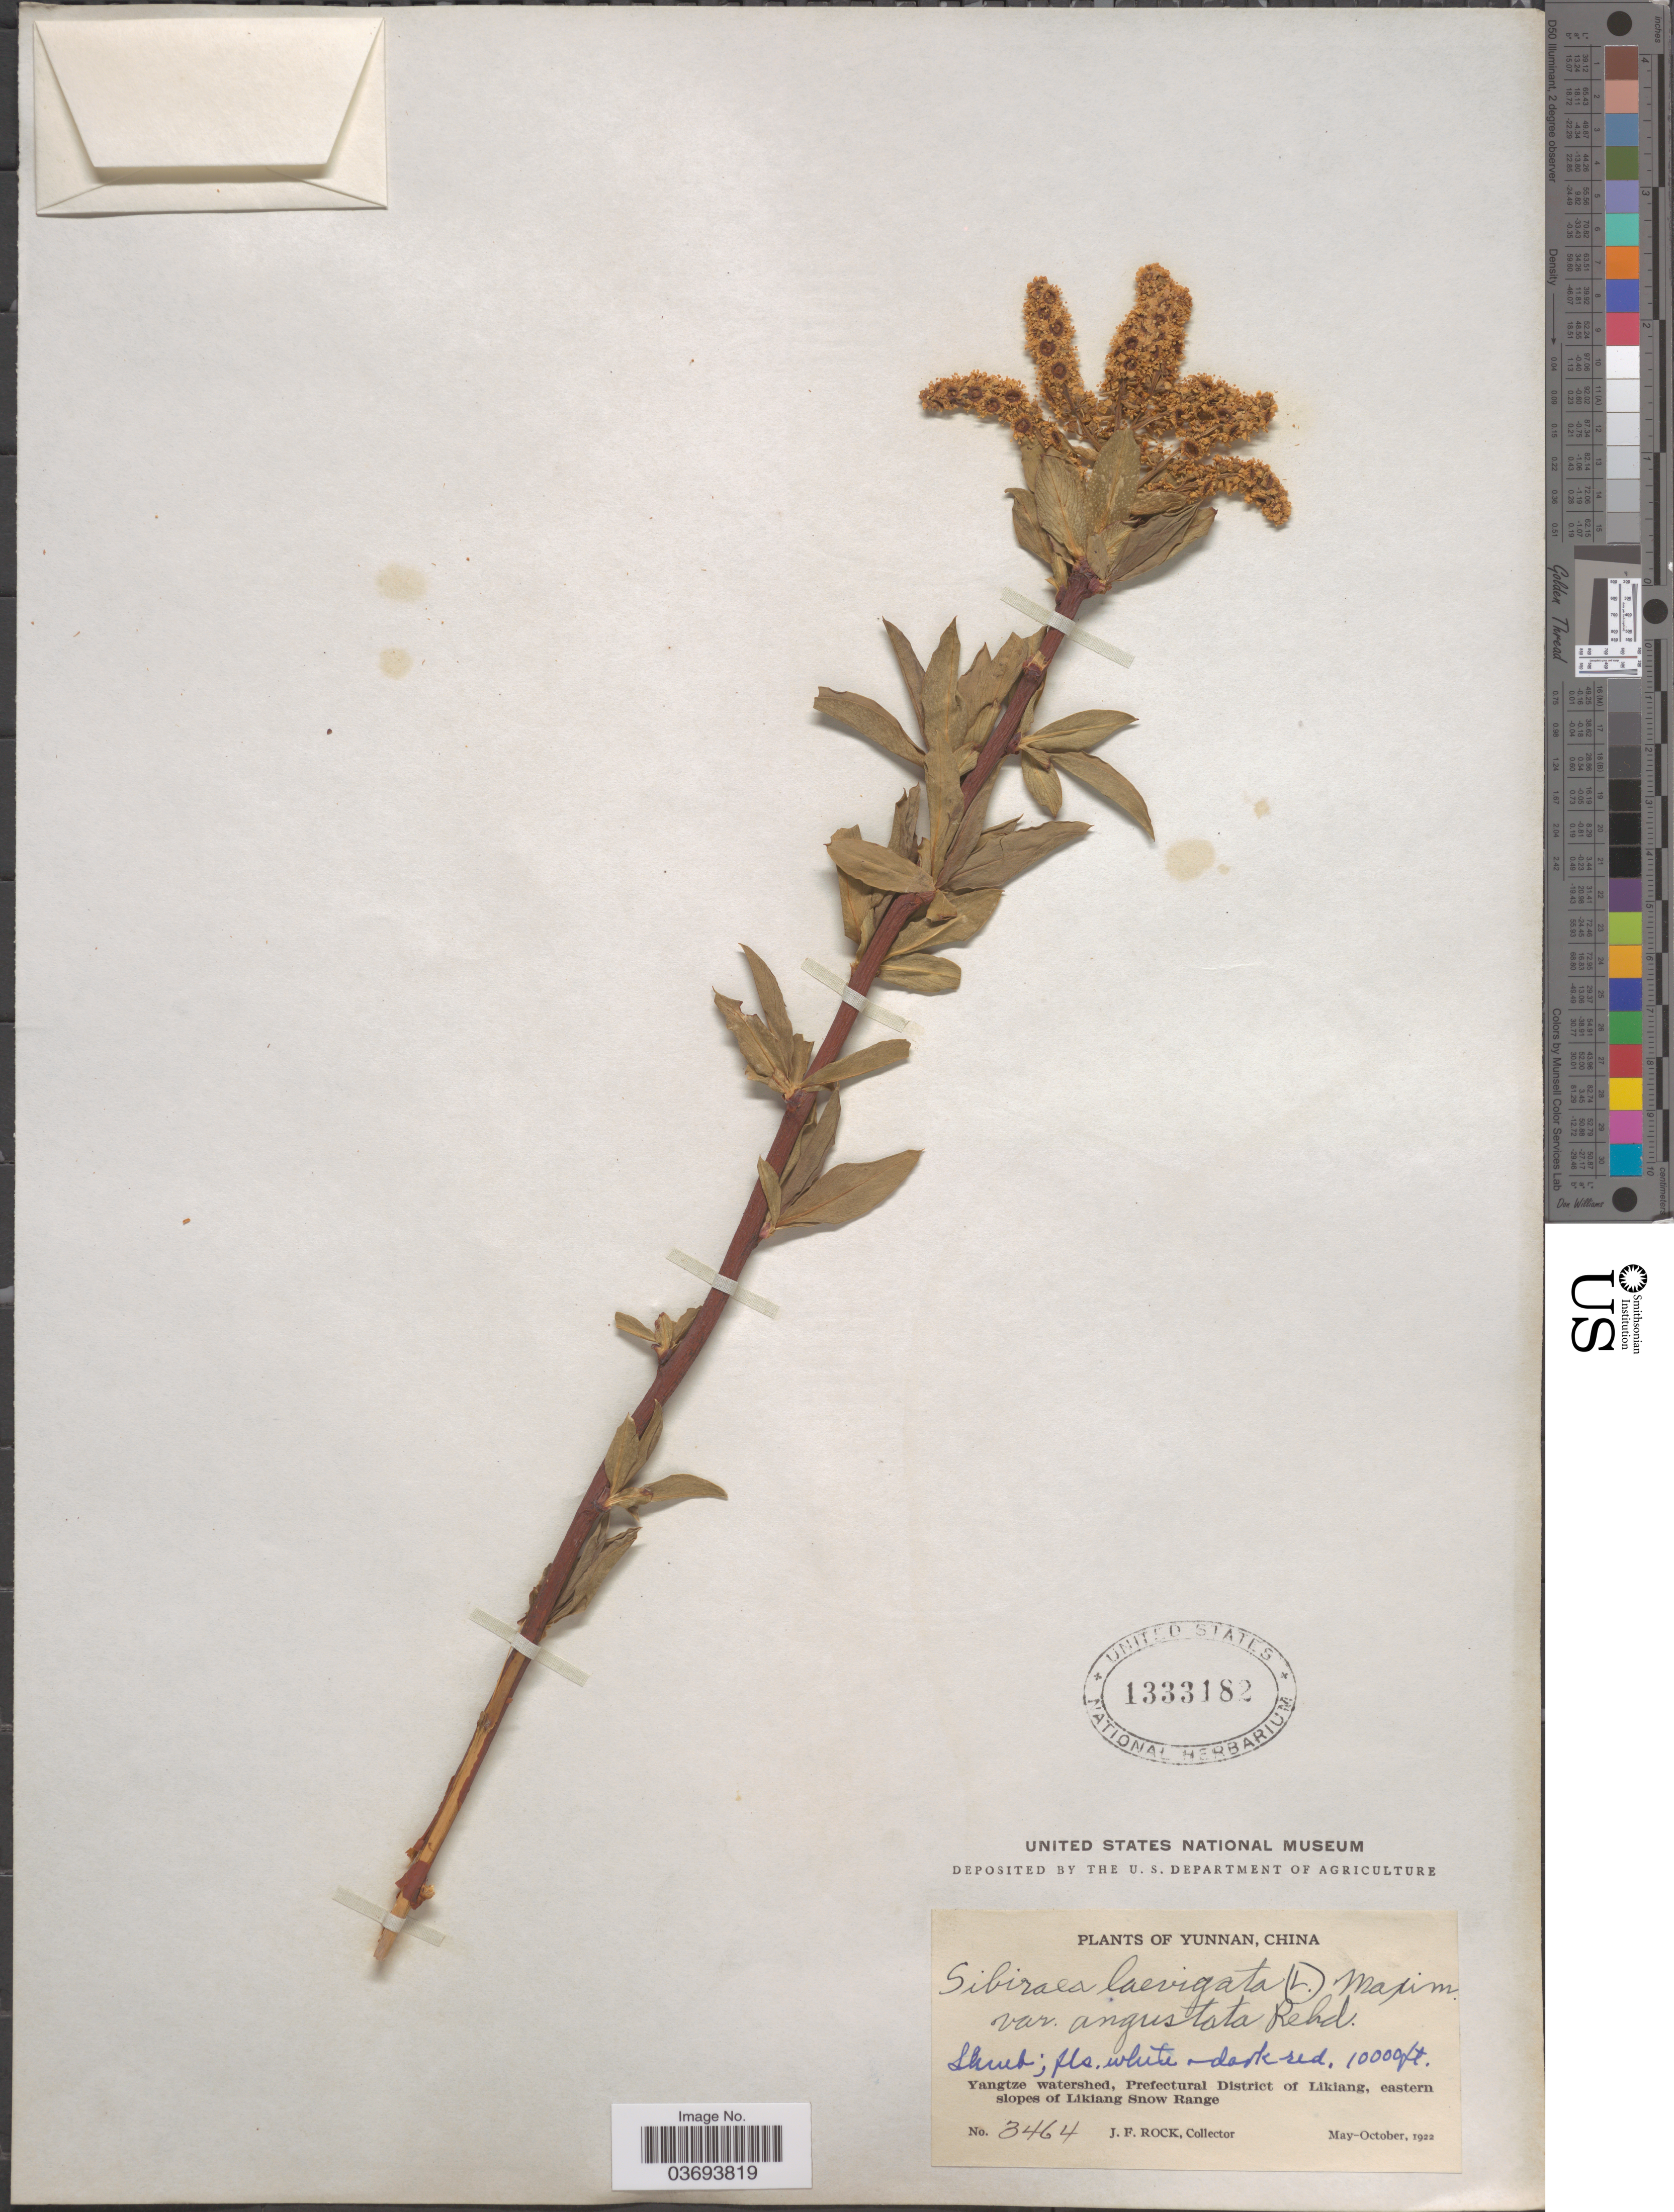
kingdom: Plantae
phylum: Tracheophyta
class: Magnoliopsida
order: Rosales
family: Rosaceae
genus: Sibiraea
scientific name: Sibiraea laevigata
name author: (L.) Maxim.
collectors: J. Rock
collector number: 3464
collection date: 1922-05/1922-10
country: China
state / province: Yunnan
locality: Yangtze watershed, Prefectural District of Likiang, eastern slopes of Likiang Snow Range.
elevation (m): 3048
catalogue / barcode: US 1333182